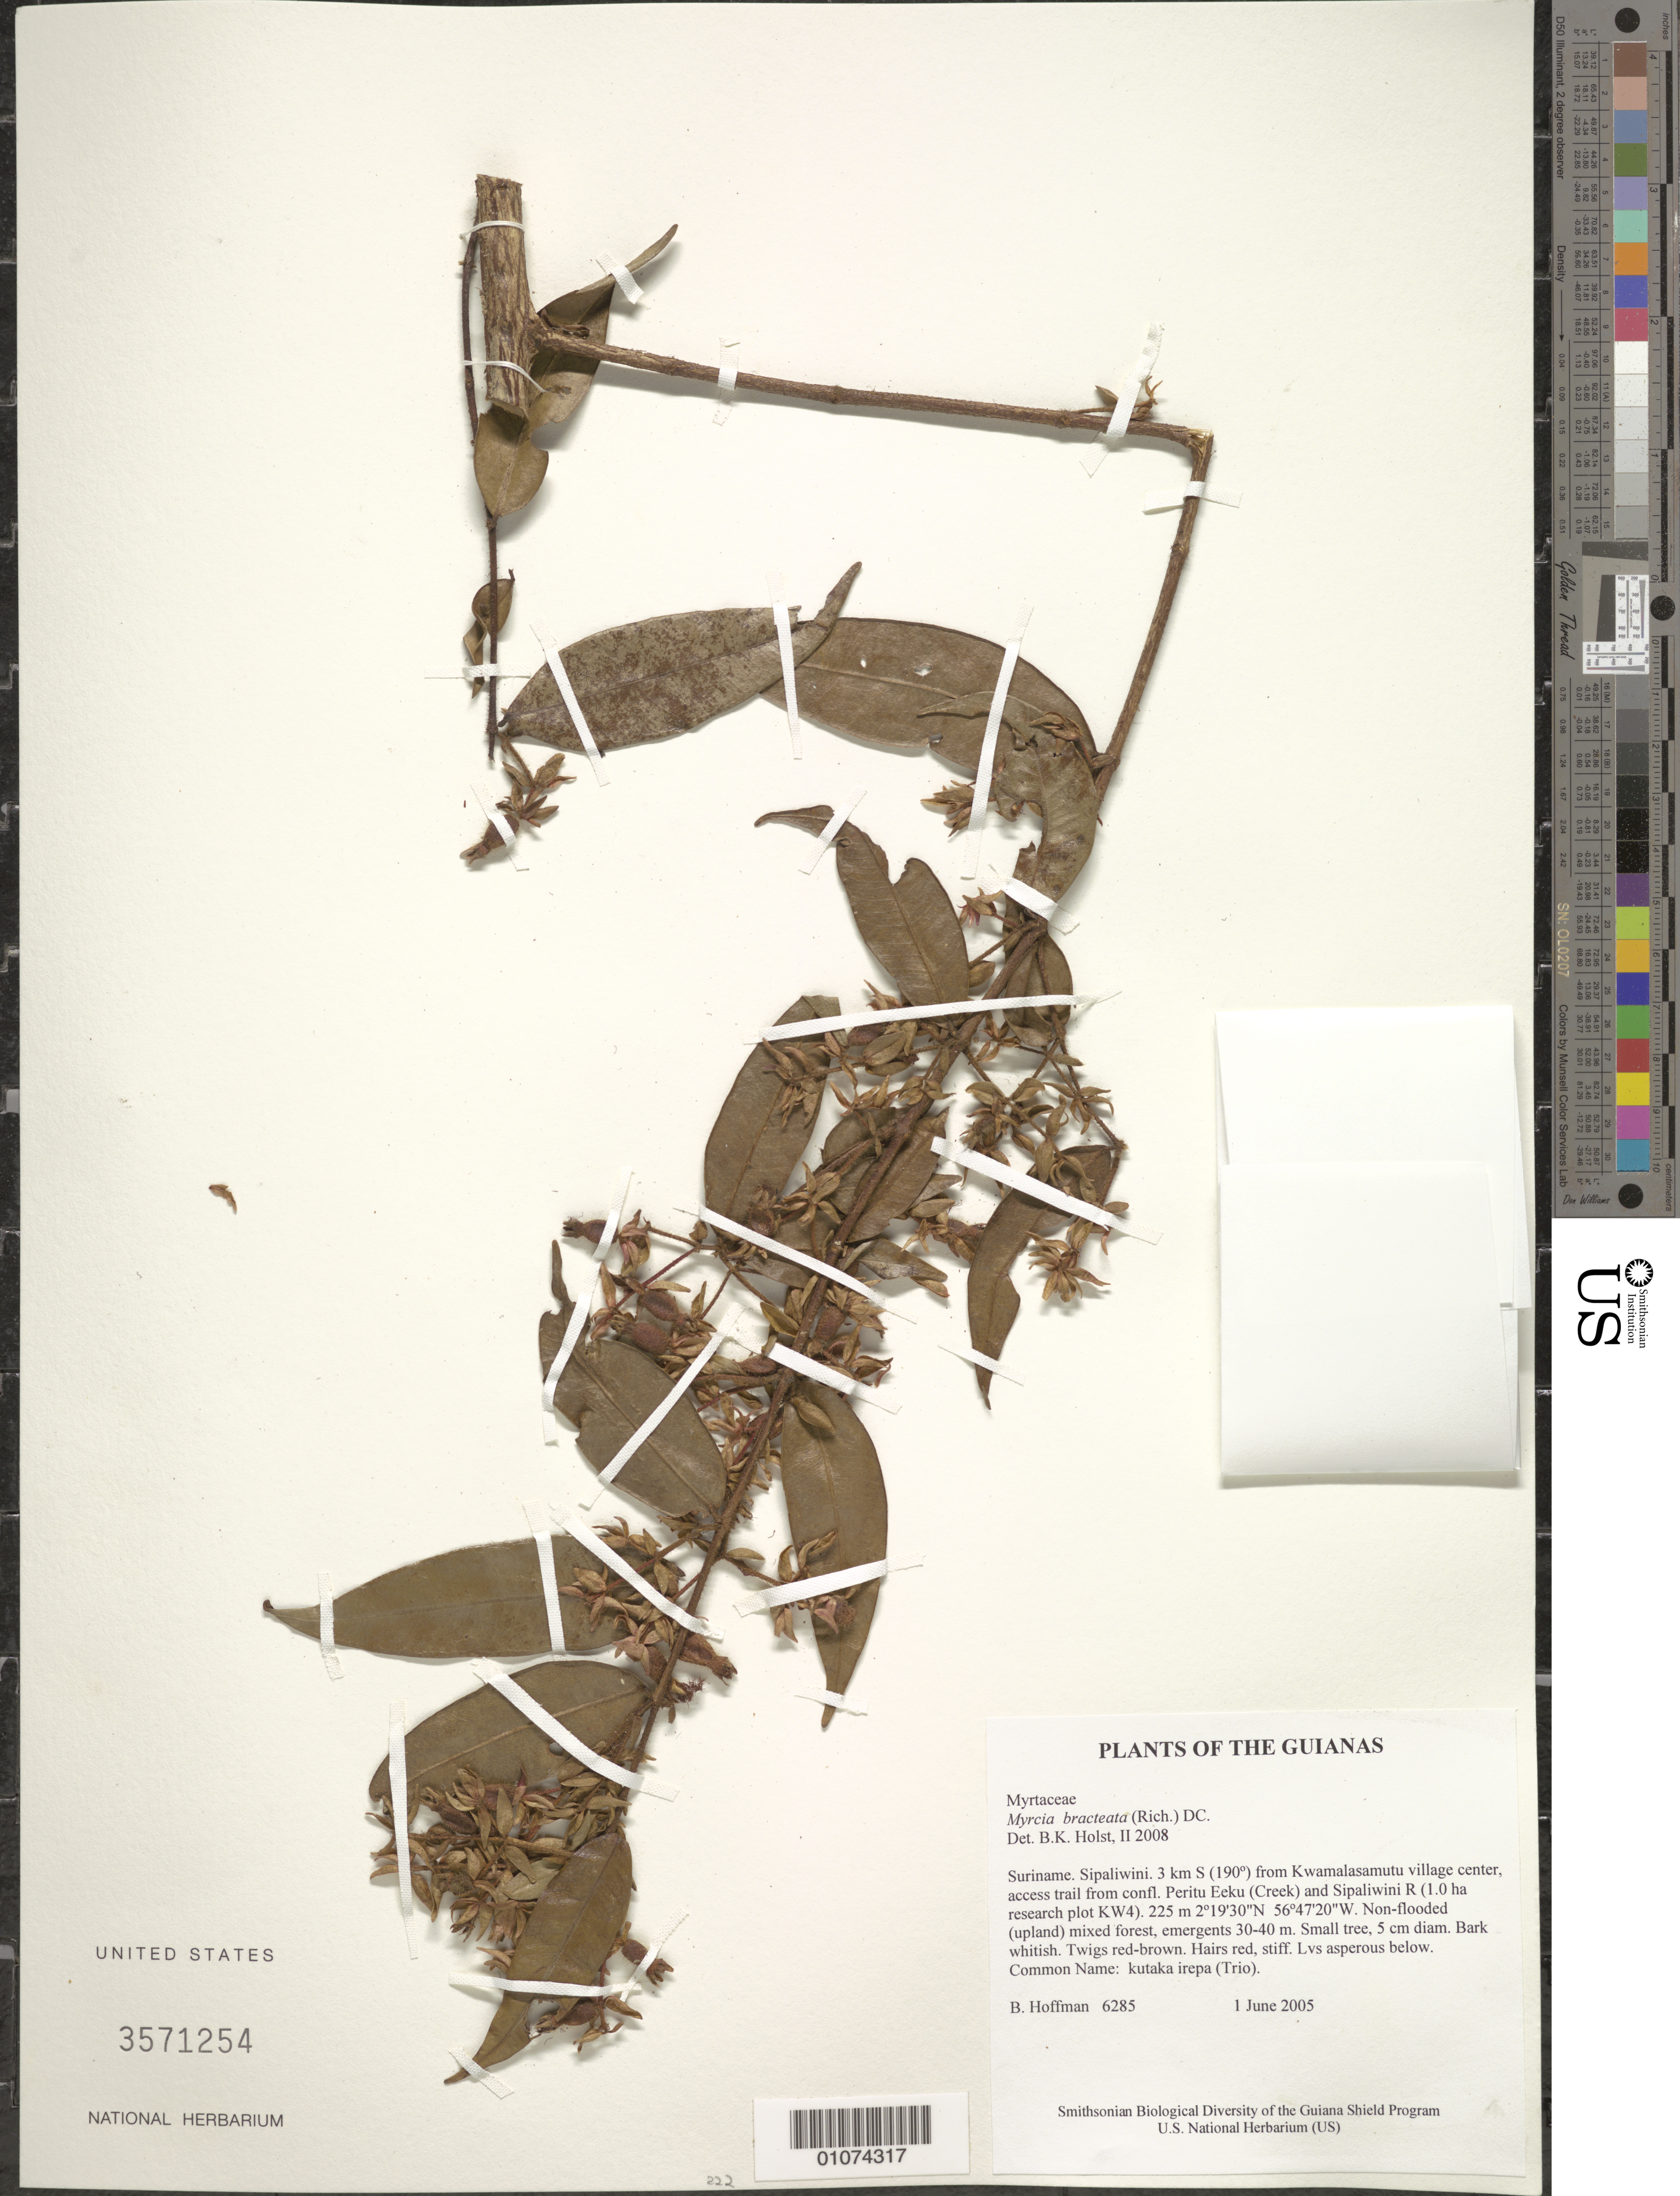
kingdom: Plantae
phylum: Tracheophyta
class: Magnoliopsida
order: Myrtales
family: Myrtaceae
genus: Myrcia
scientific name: Myrcia bracteata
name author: (Rich.) DC.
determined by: Holst, Bruce K.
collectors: B. Hoffman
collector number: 6285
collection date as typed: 1 June 2005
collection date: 2005-06-01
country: Suriname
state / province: Sipaliwini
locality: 3 km S (190º) from Kwamalasamutu village center, access trail from confl. Peritu Eeku (Creek) and Sipaliwini R (1.0 ha research plot KW4)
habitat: Non-flooded (upland) mixed forest, emergents 30-40 m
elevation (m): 225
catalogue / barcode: US 3571254